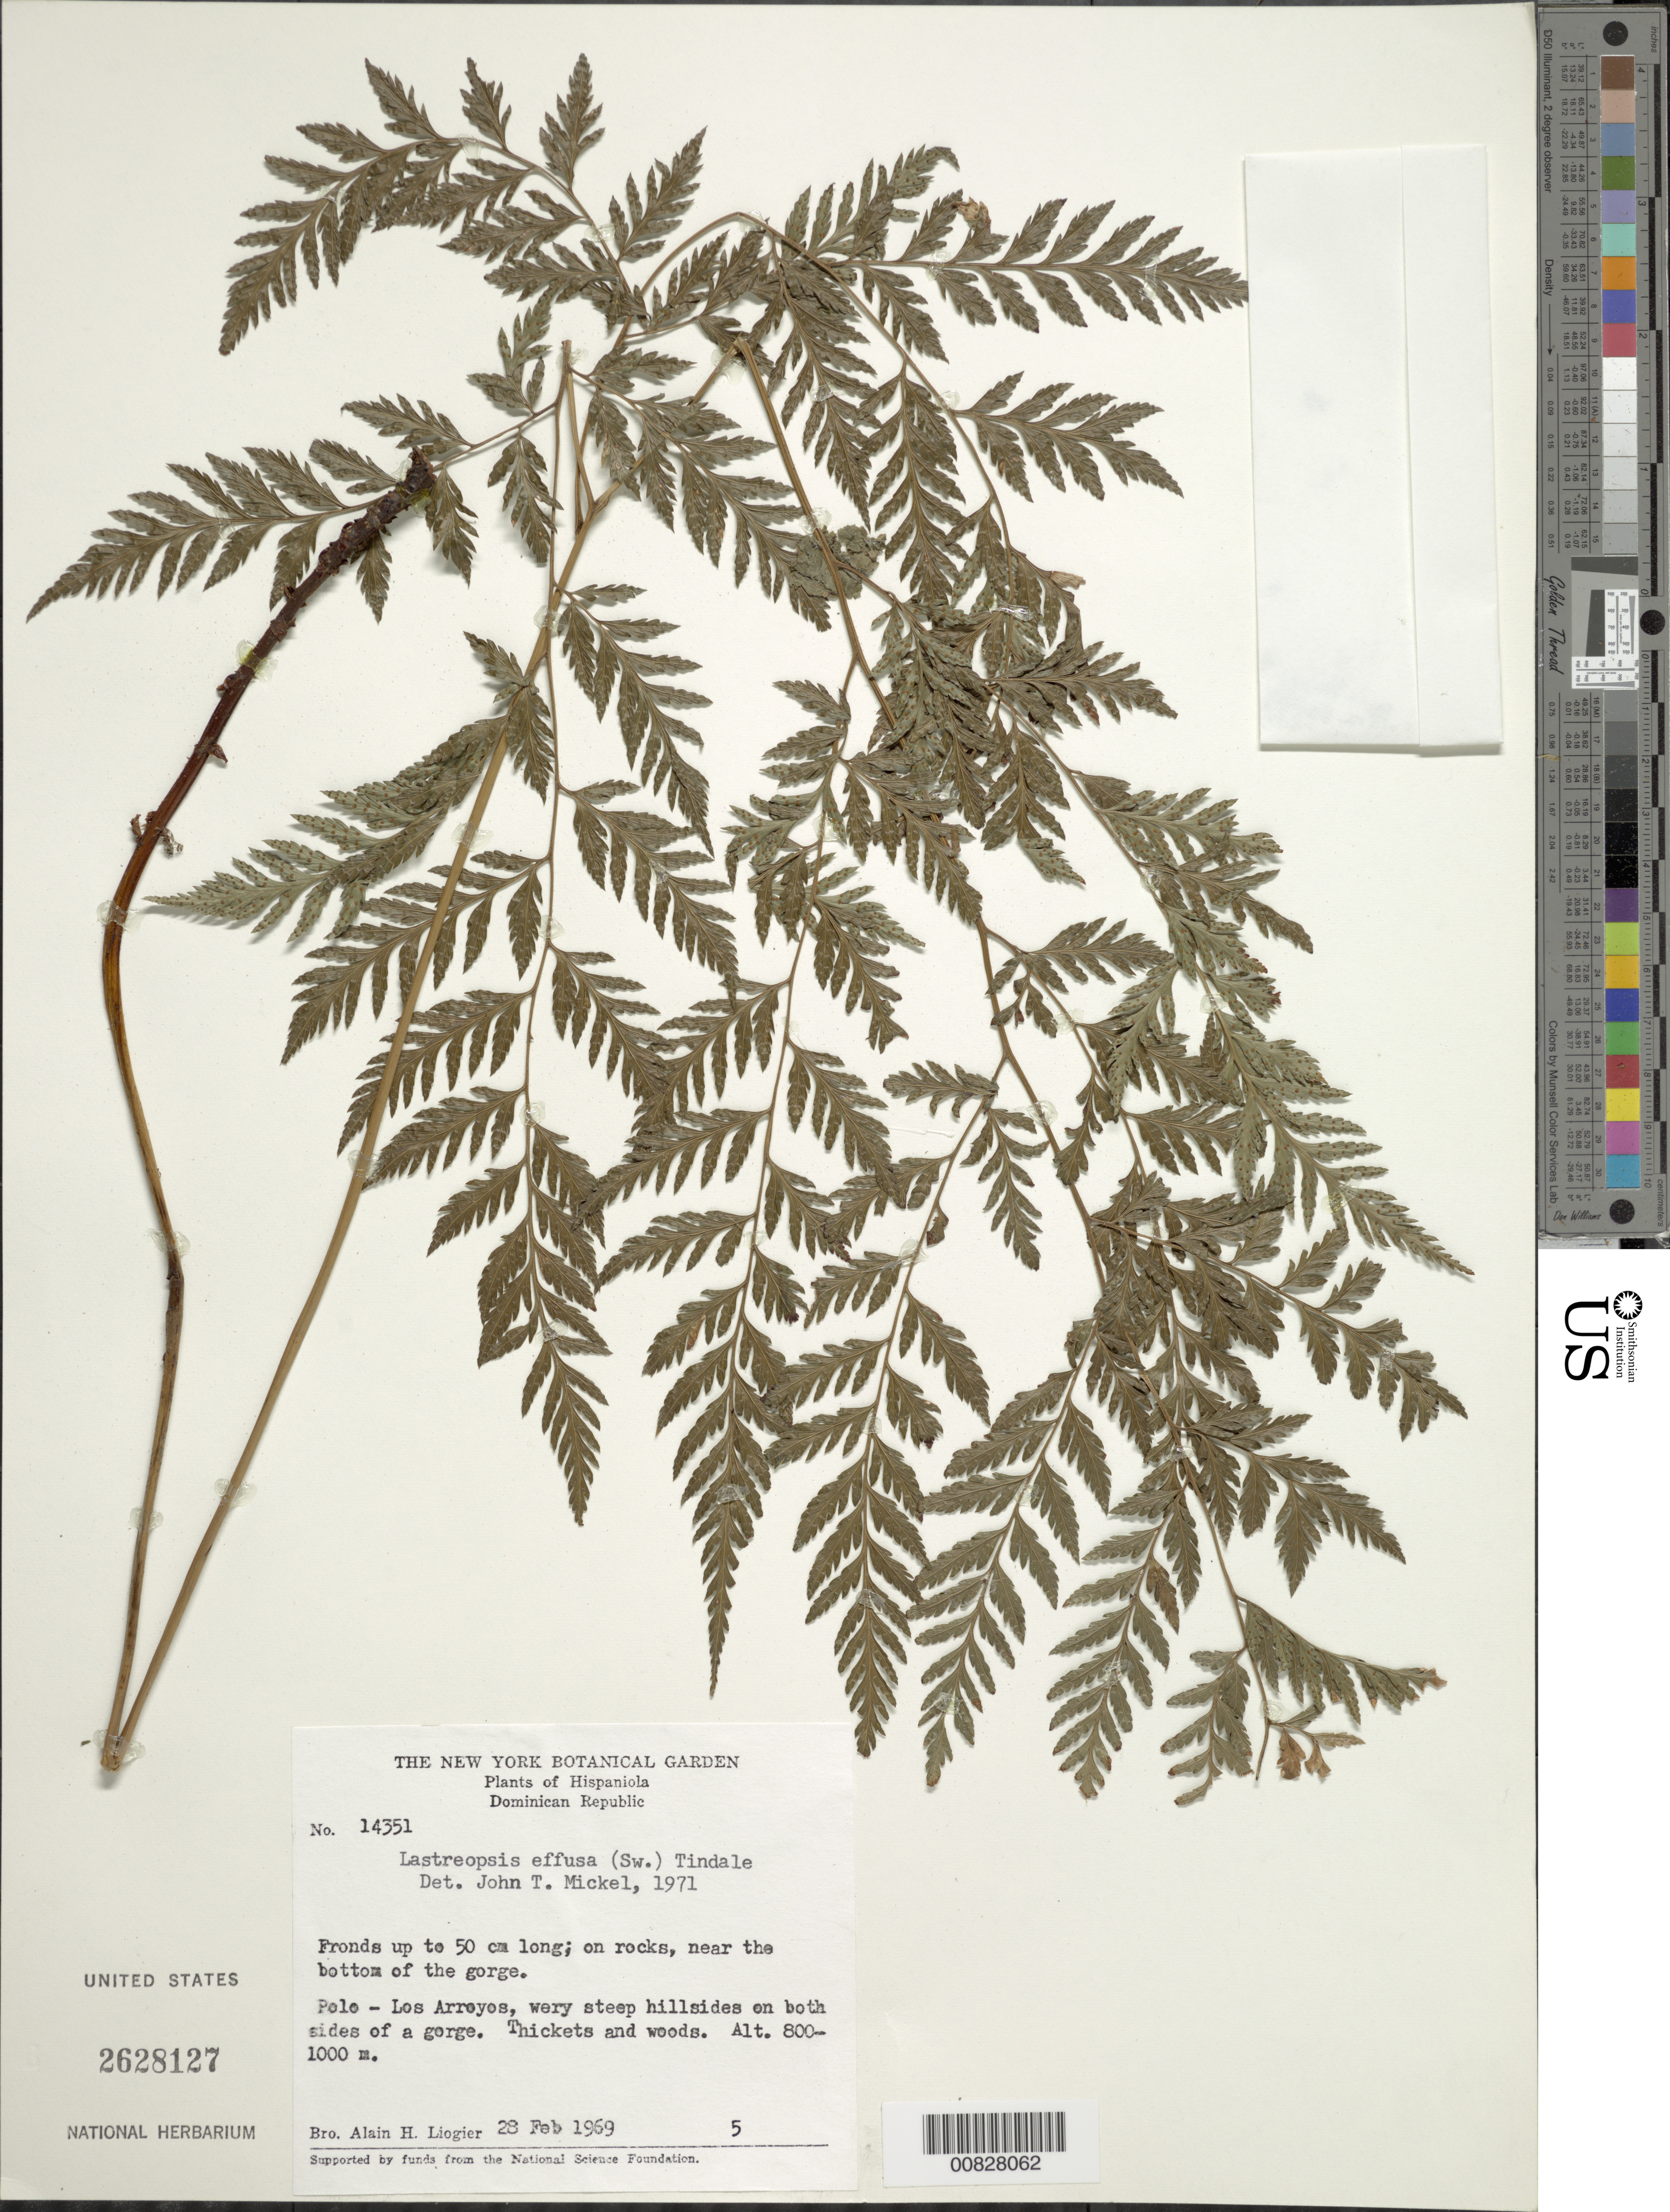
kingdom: Plantae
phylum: Tracheophyta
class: Polypodiopsida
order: Polypodiales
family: Dryopteridaceae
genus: Parapolystichum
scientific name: Parapolystichum effusum var. effusum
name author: (Sw.) Ching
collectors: A. H. Liogier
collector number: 14351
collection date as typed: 28 Feb 1969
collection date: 1969-02-28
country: Dominican Republic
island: Hispaniola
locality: Polo, Los Arroyos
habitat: Very steep hillsides on both sides of gorge, thickets and woods; on rocks, near bottom of gorge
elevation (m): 800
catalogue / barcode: US 2628127